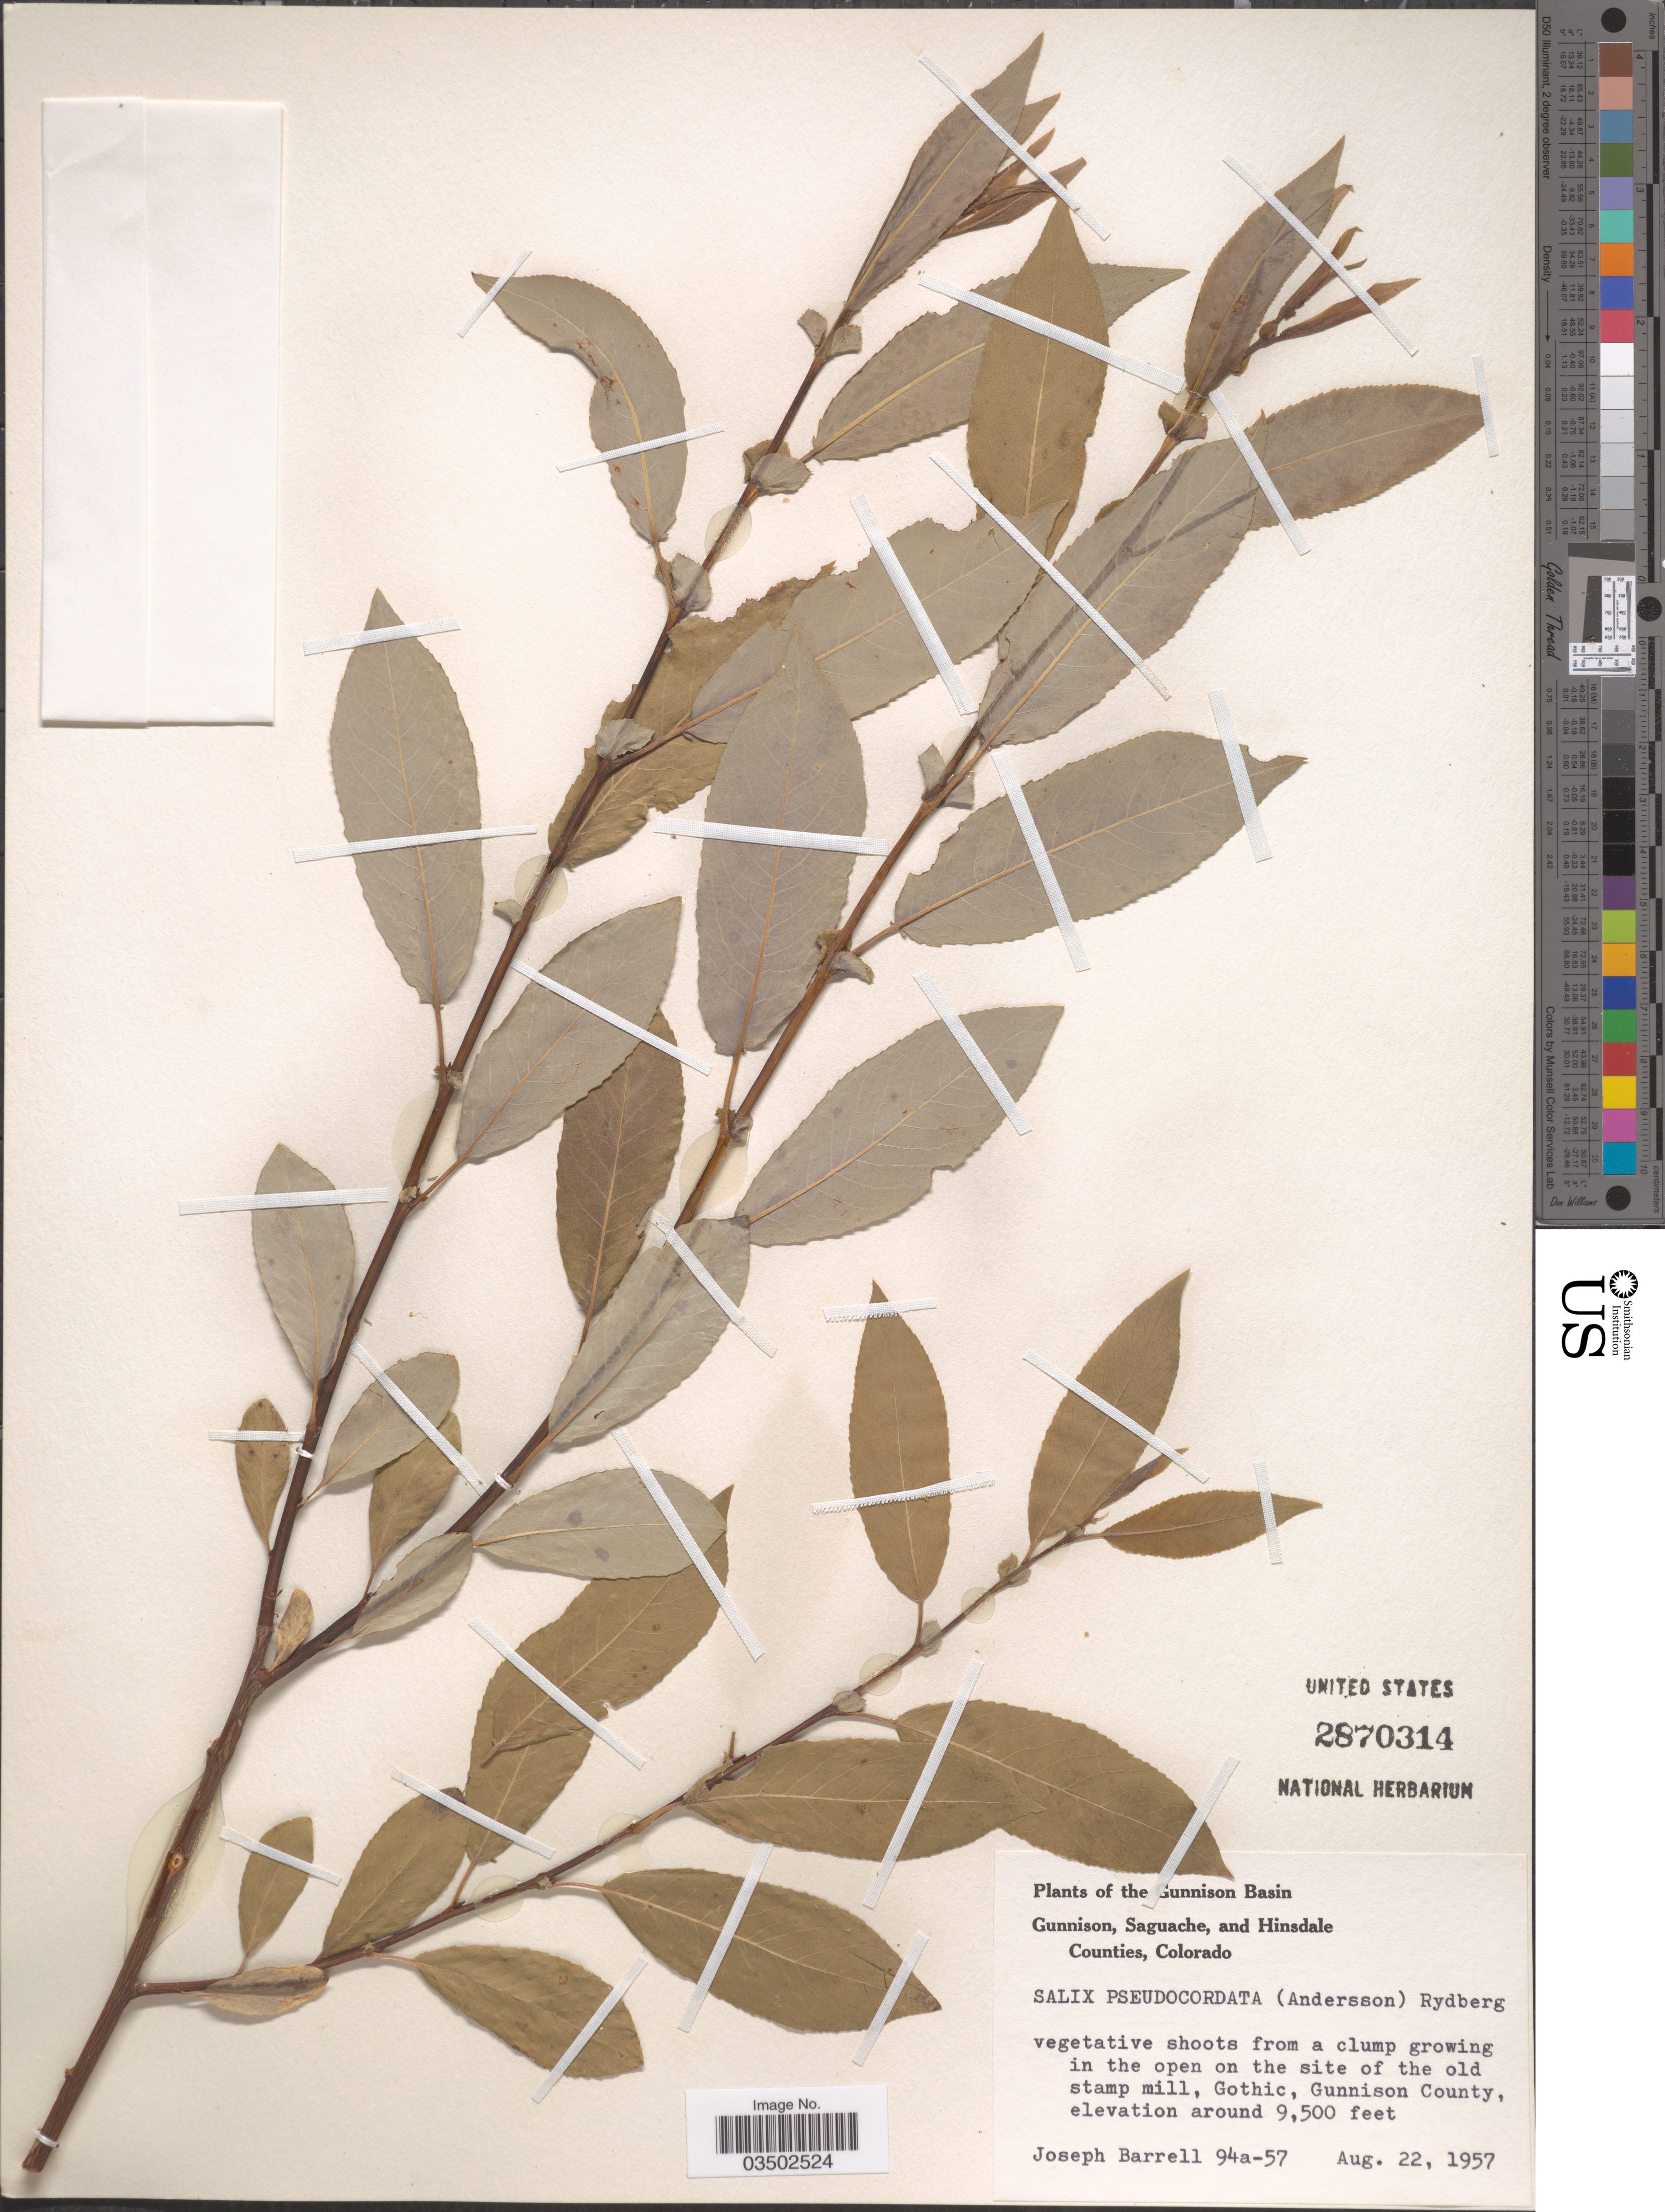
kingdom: Plantae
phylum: Tracheophyta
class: Magnoliopsida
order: Malpighiales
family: Salicaceae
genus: Salix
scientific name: Salix pseudocordata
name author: (Andersson) Andersson ex Rydb.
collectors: J. Barrell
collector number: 94a-57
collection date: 1957-08-22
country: United States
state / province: Colorado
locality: The Gunnison Basin. On the site of the old stamp mill, Gothic, Gunnison County.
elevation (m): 2896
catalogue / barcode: US 2870314